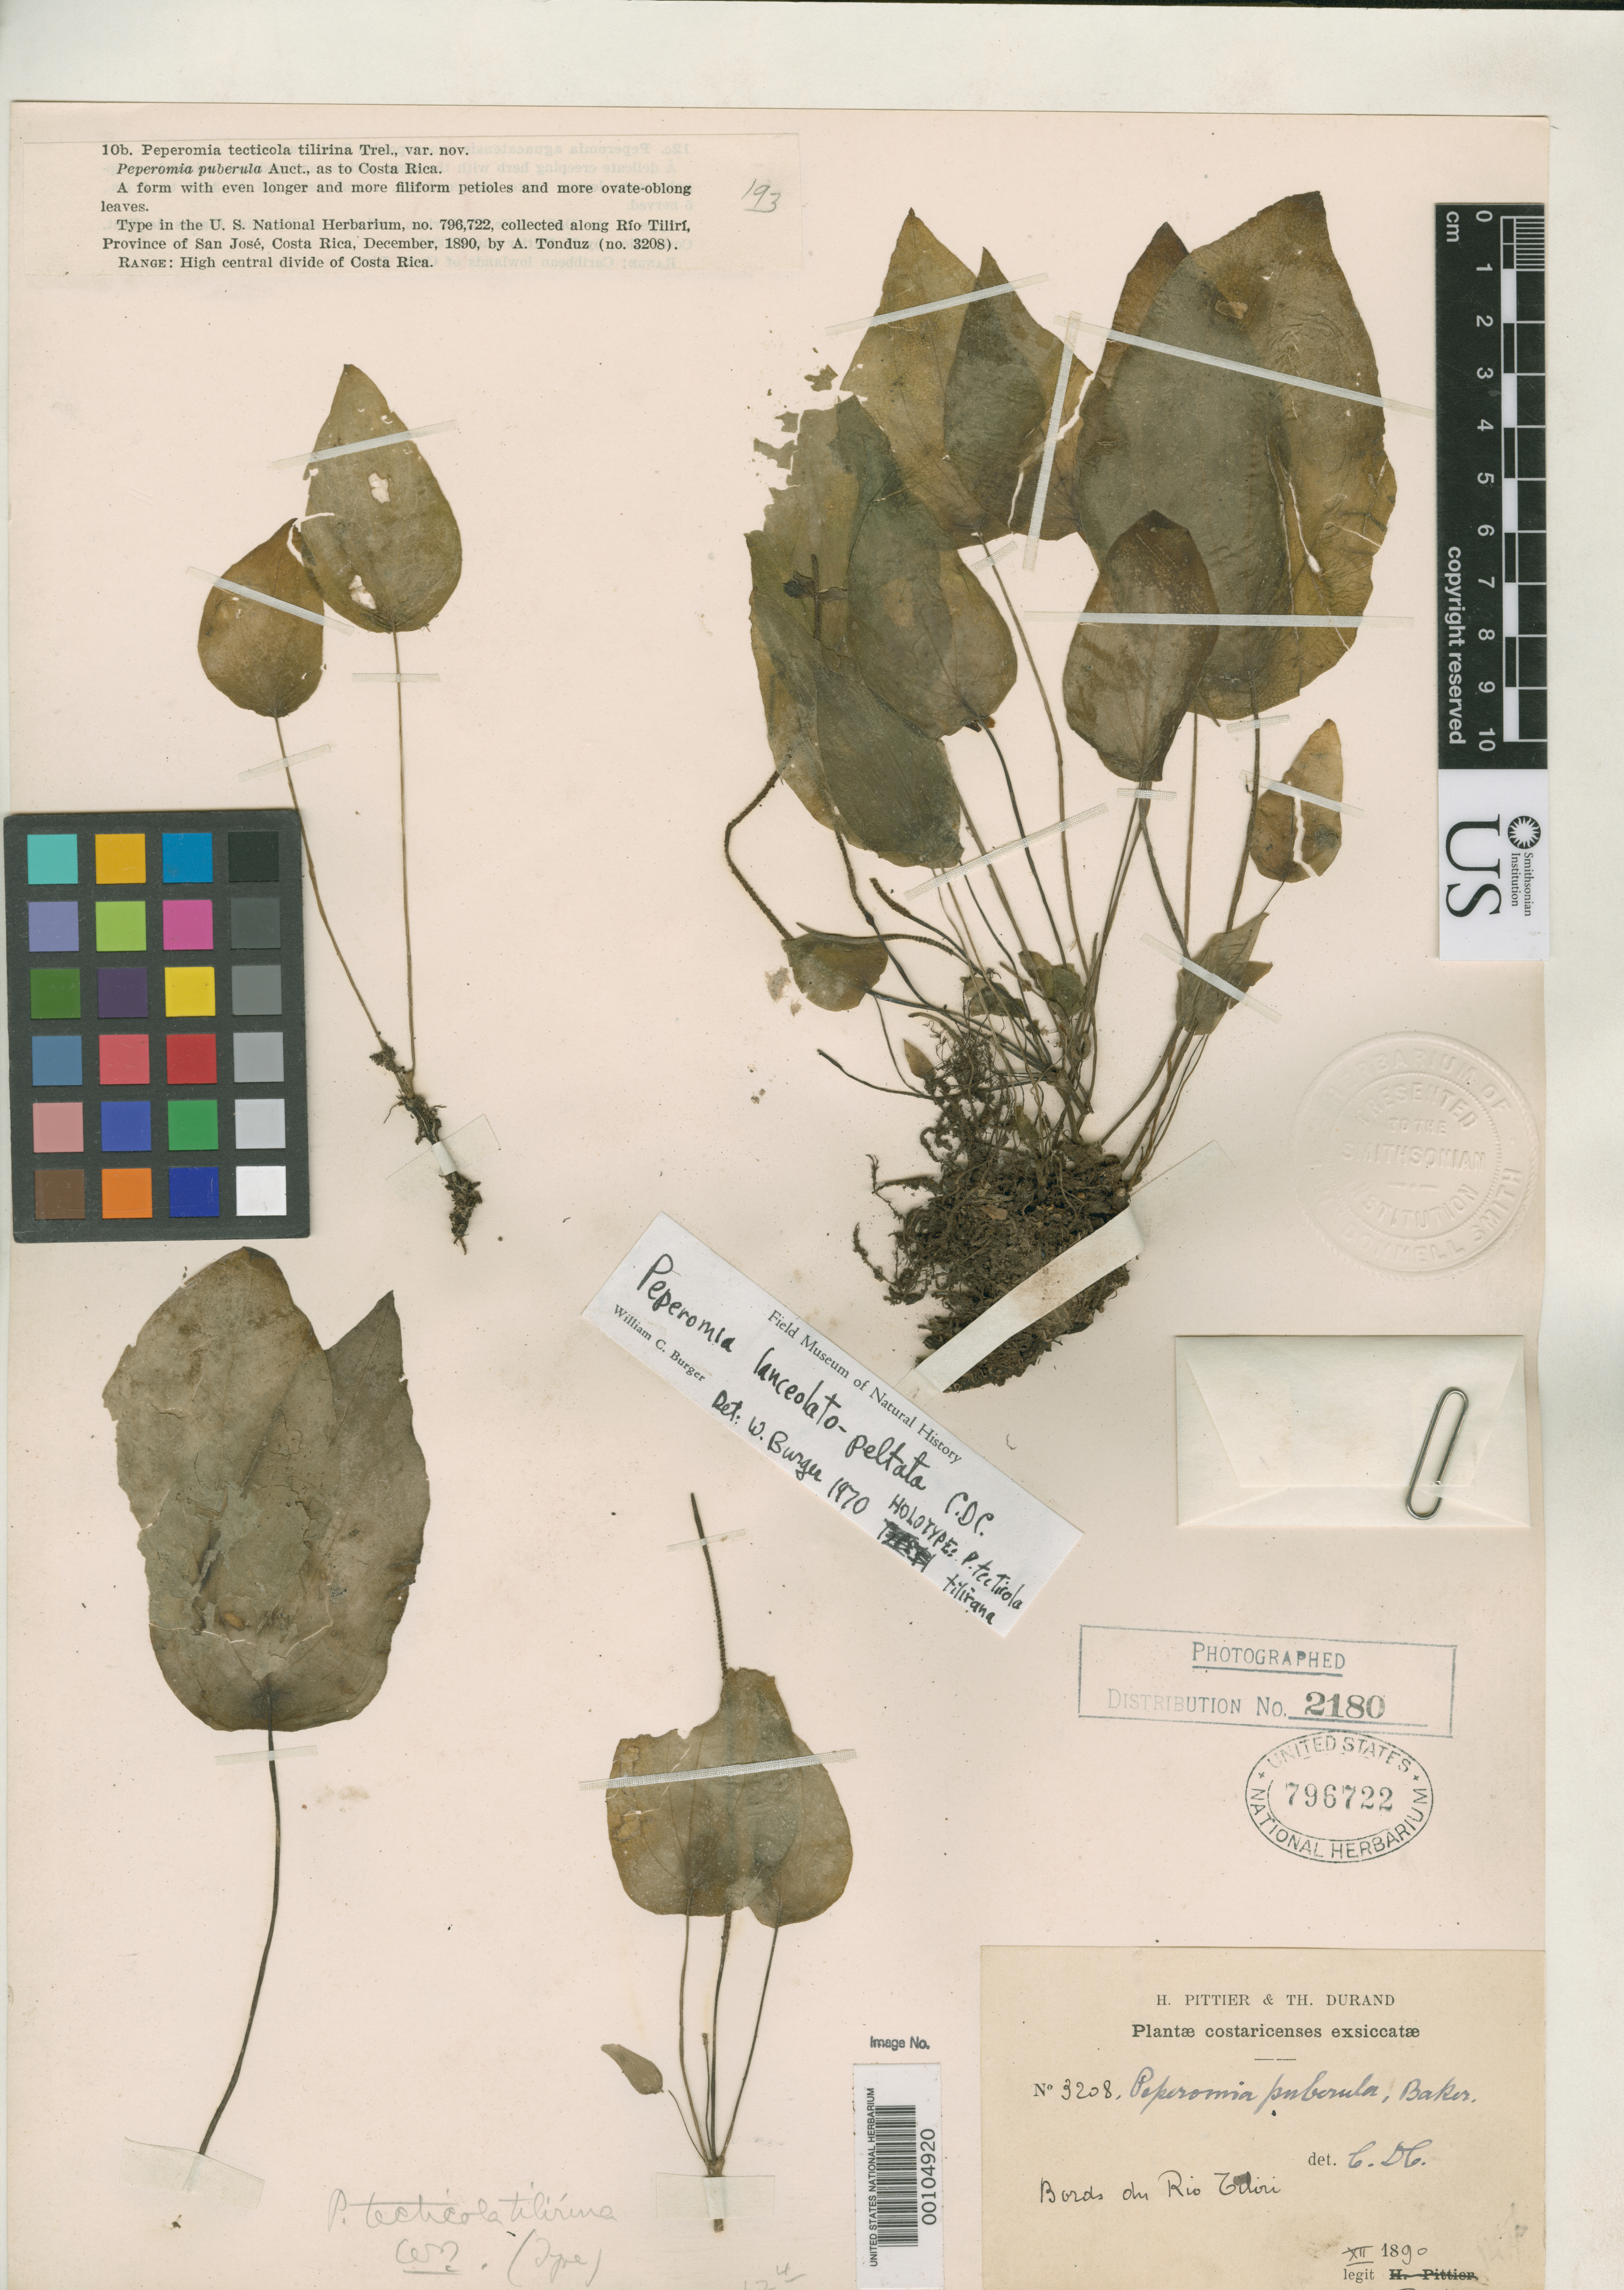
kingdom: Plantae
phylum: Tracheophyta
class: Magnoliopsida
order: Piperales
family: Piperaceae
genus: Peperomia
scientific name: Peperomia tecticola var. tilirina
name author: Trel.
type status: Holotype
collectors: A. Tonduz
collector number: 3208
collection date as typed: Dec 1890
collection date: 1890-12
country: Costa Rica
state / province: San José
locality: Rio Tiliri.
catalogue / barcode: US 796722